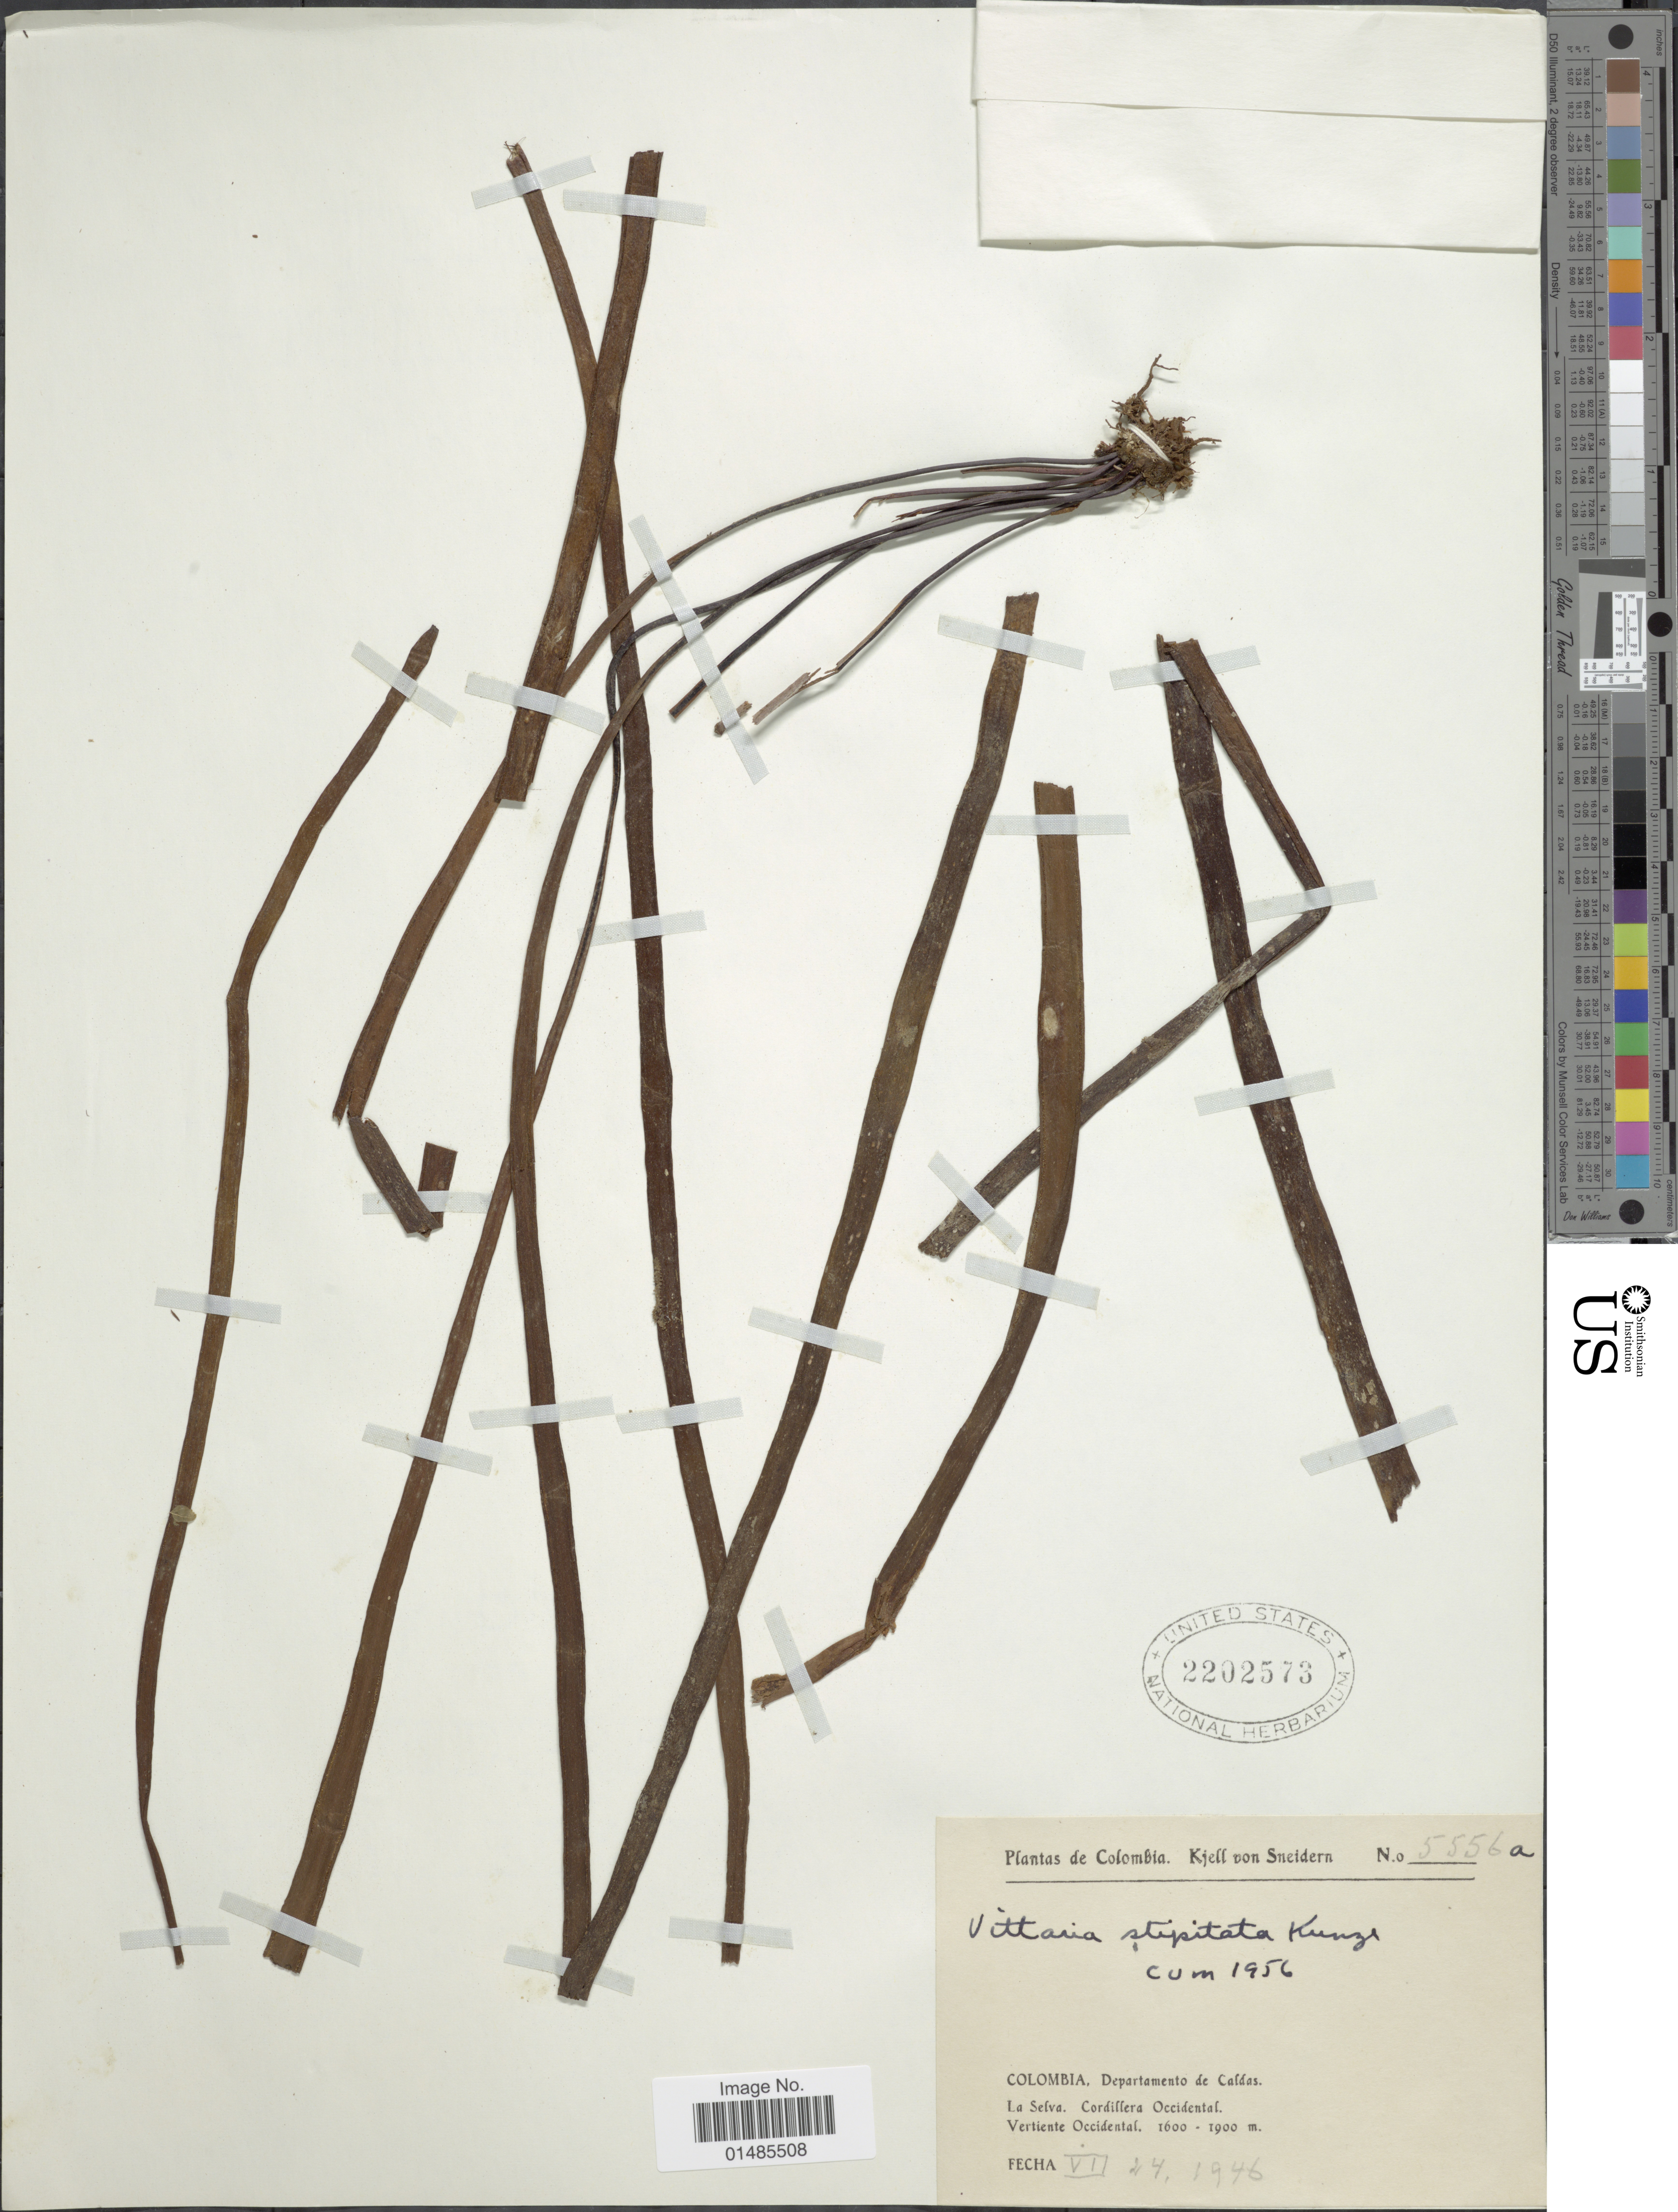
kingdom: Plantae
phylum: Tracheophyta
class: Polypodiopsida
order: Polypodiales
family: Pteridaceae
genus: Radiovittaria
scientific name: Radiovittaria stipitata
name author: (Kunze) E.H. Crane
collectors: K. von Sneidern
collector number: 5556a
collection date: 1946-07-24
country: Colombia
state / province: Caldas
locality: La Selva. Cordillera Occidental. Vertiente Occidental.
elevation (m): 1600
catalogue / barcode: US 2202573